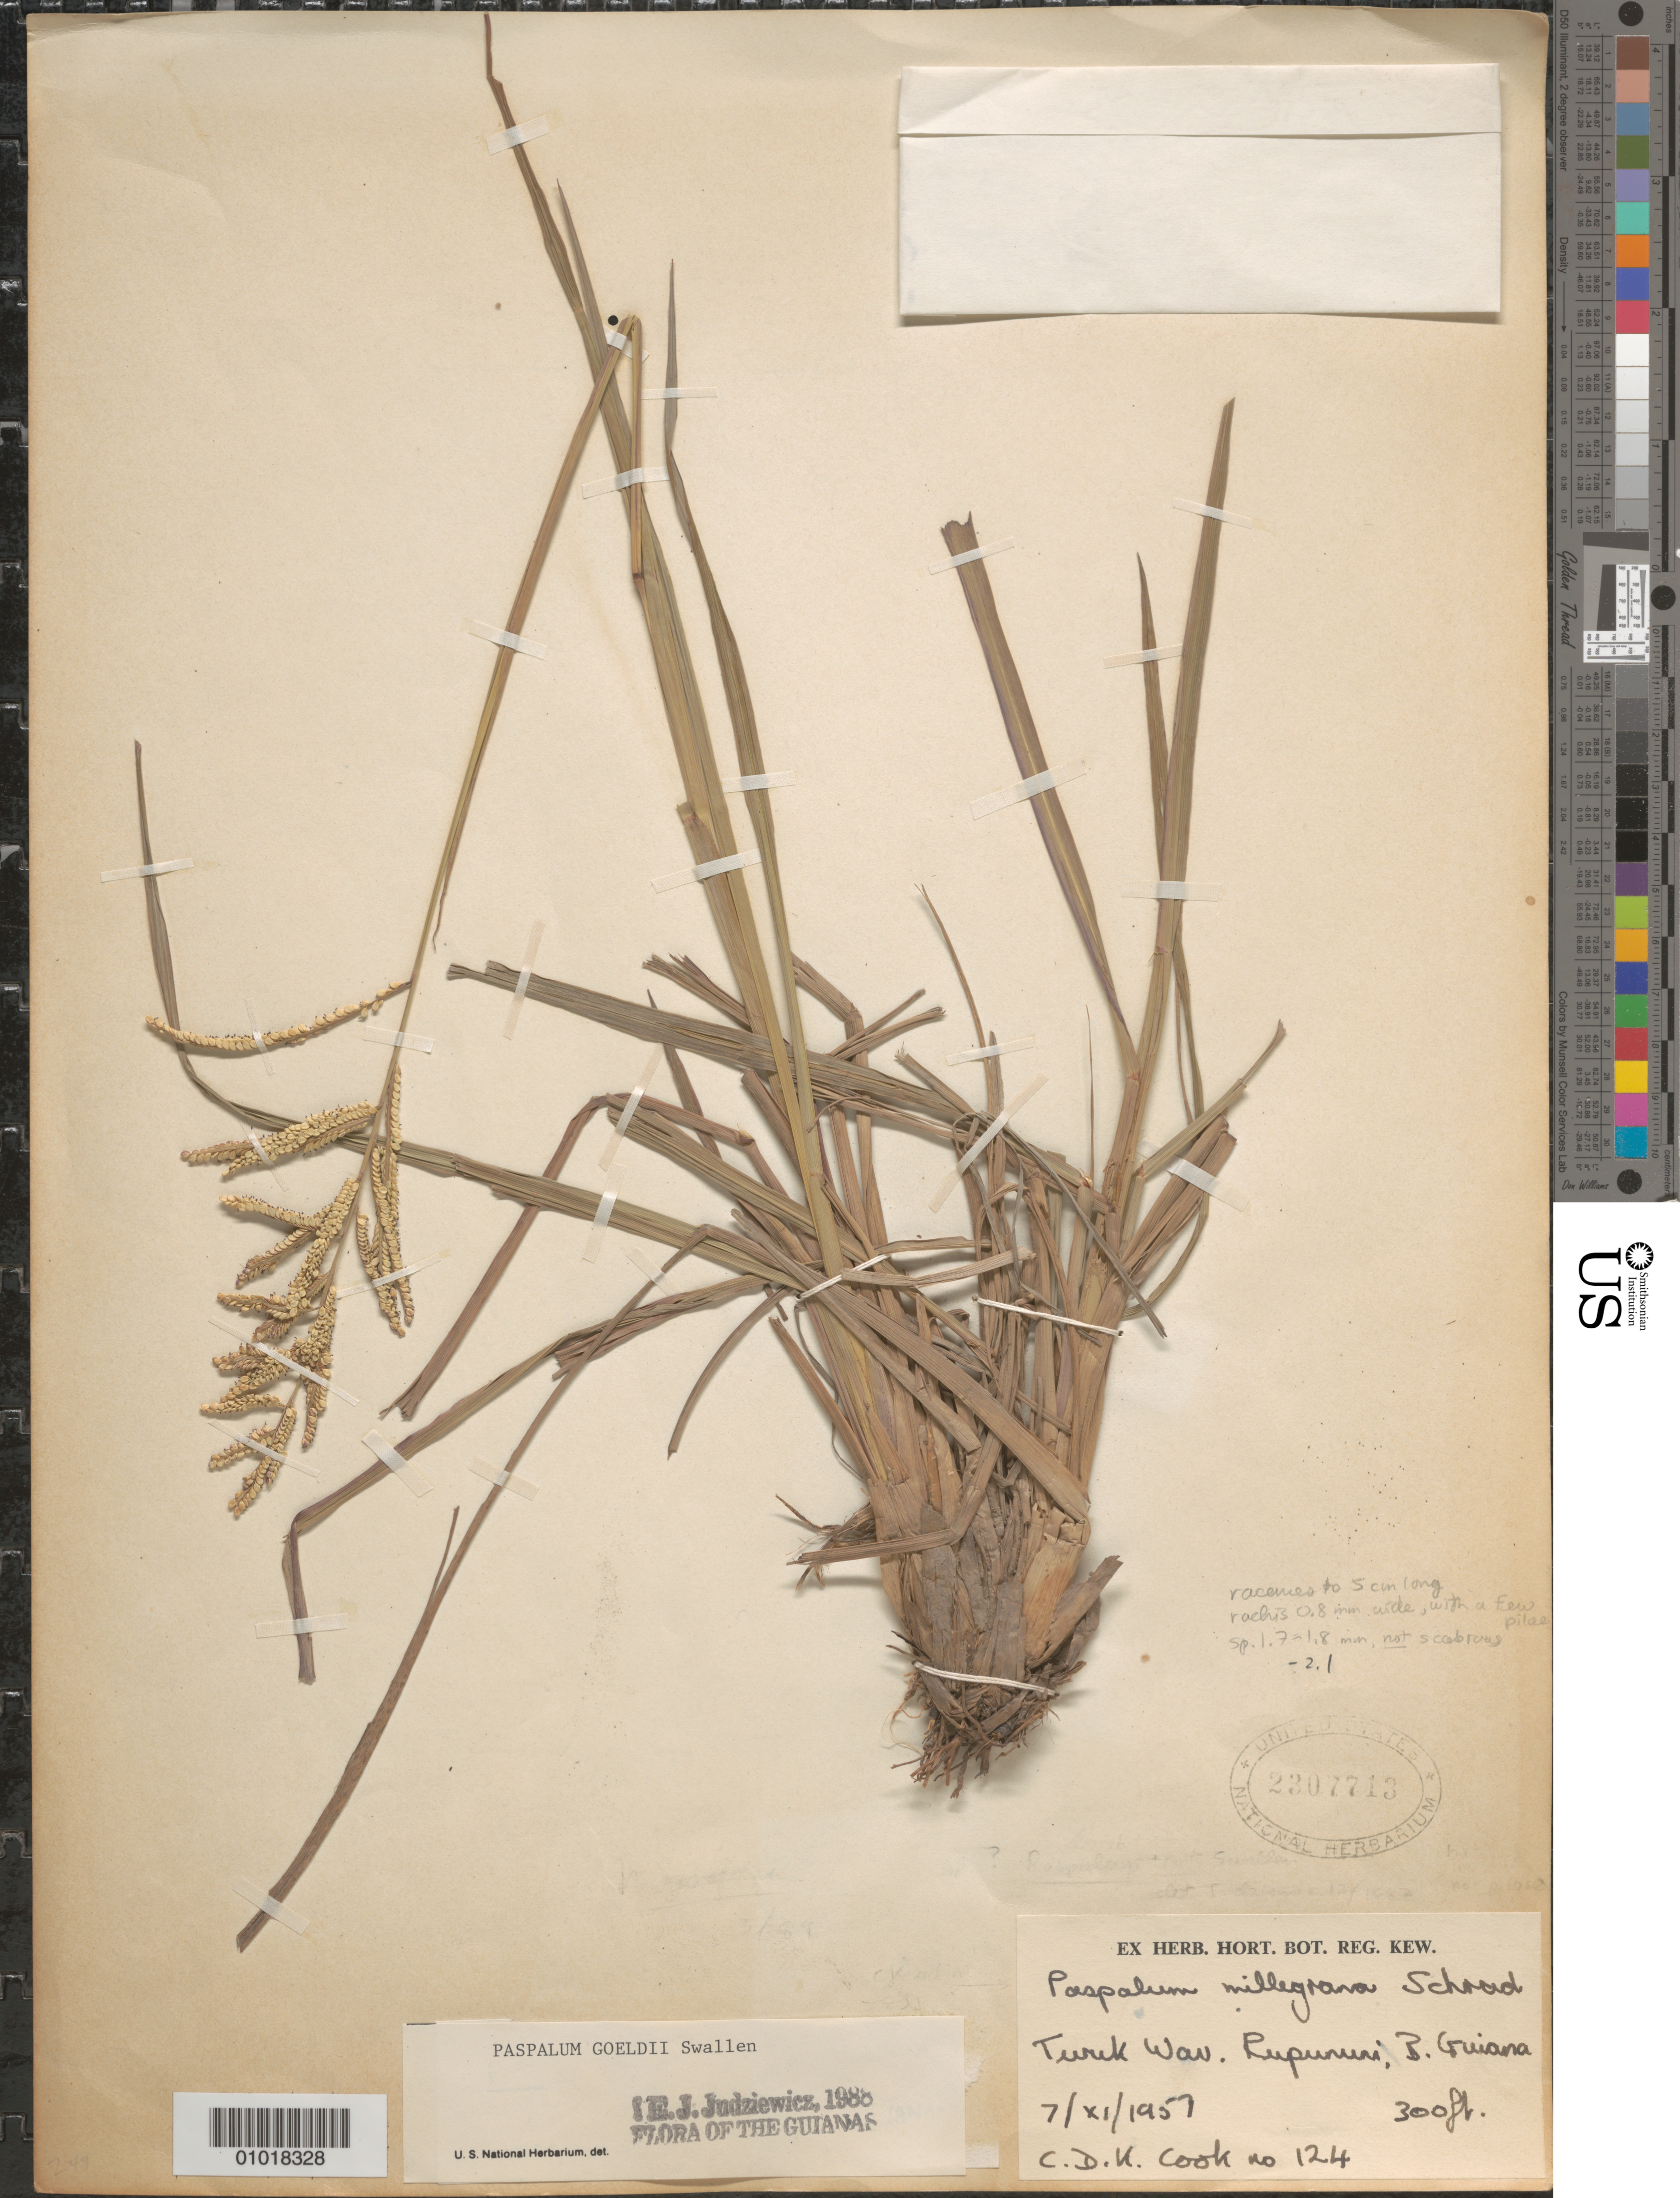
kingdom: Plantae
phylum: Tracheophyta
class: Liliopsida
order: Poales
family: Poaceae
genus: Paspalum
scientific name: Paspalum goeldii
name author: Swallen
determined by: Judziewicz, E. J.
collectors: C. D. K. Cook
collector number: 124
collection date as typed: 7-Nov-57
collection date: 1957-11-07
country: Guyana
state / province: U. Takutu-U. Essequibo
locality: Rupununi, Turek Wav.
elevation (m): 91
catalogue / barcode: US 2307713